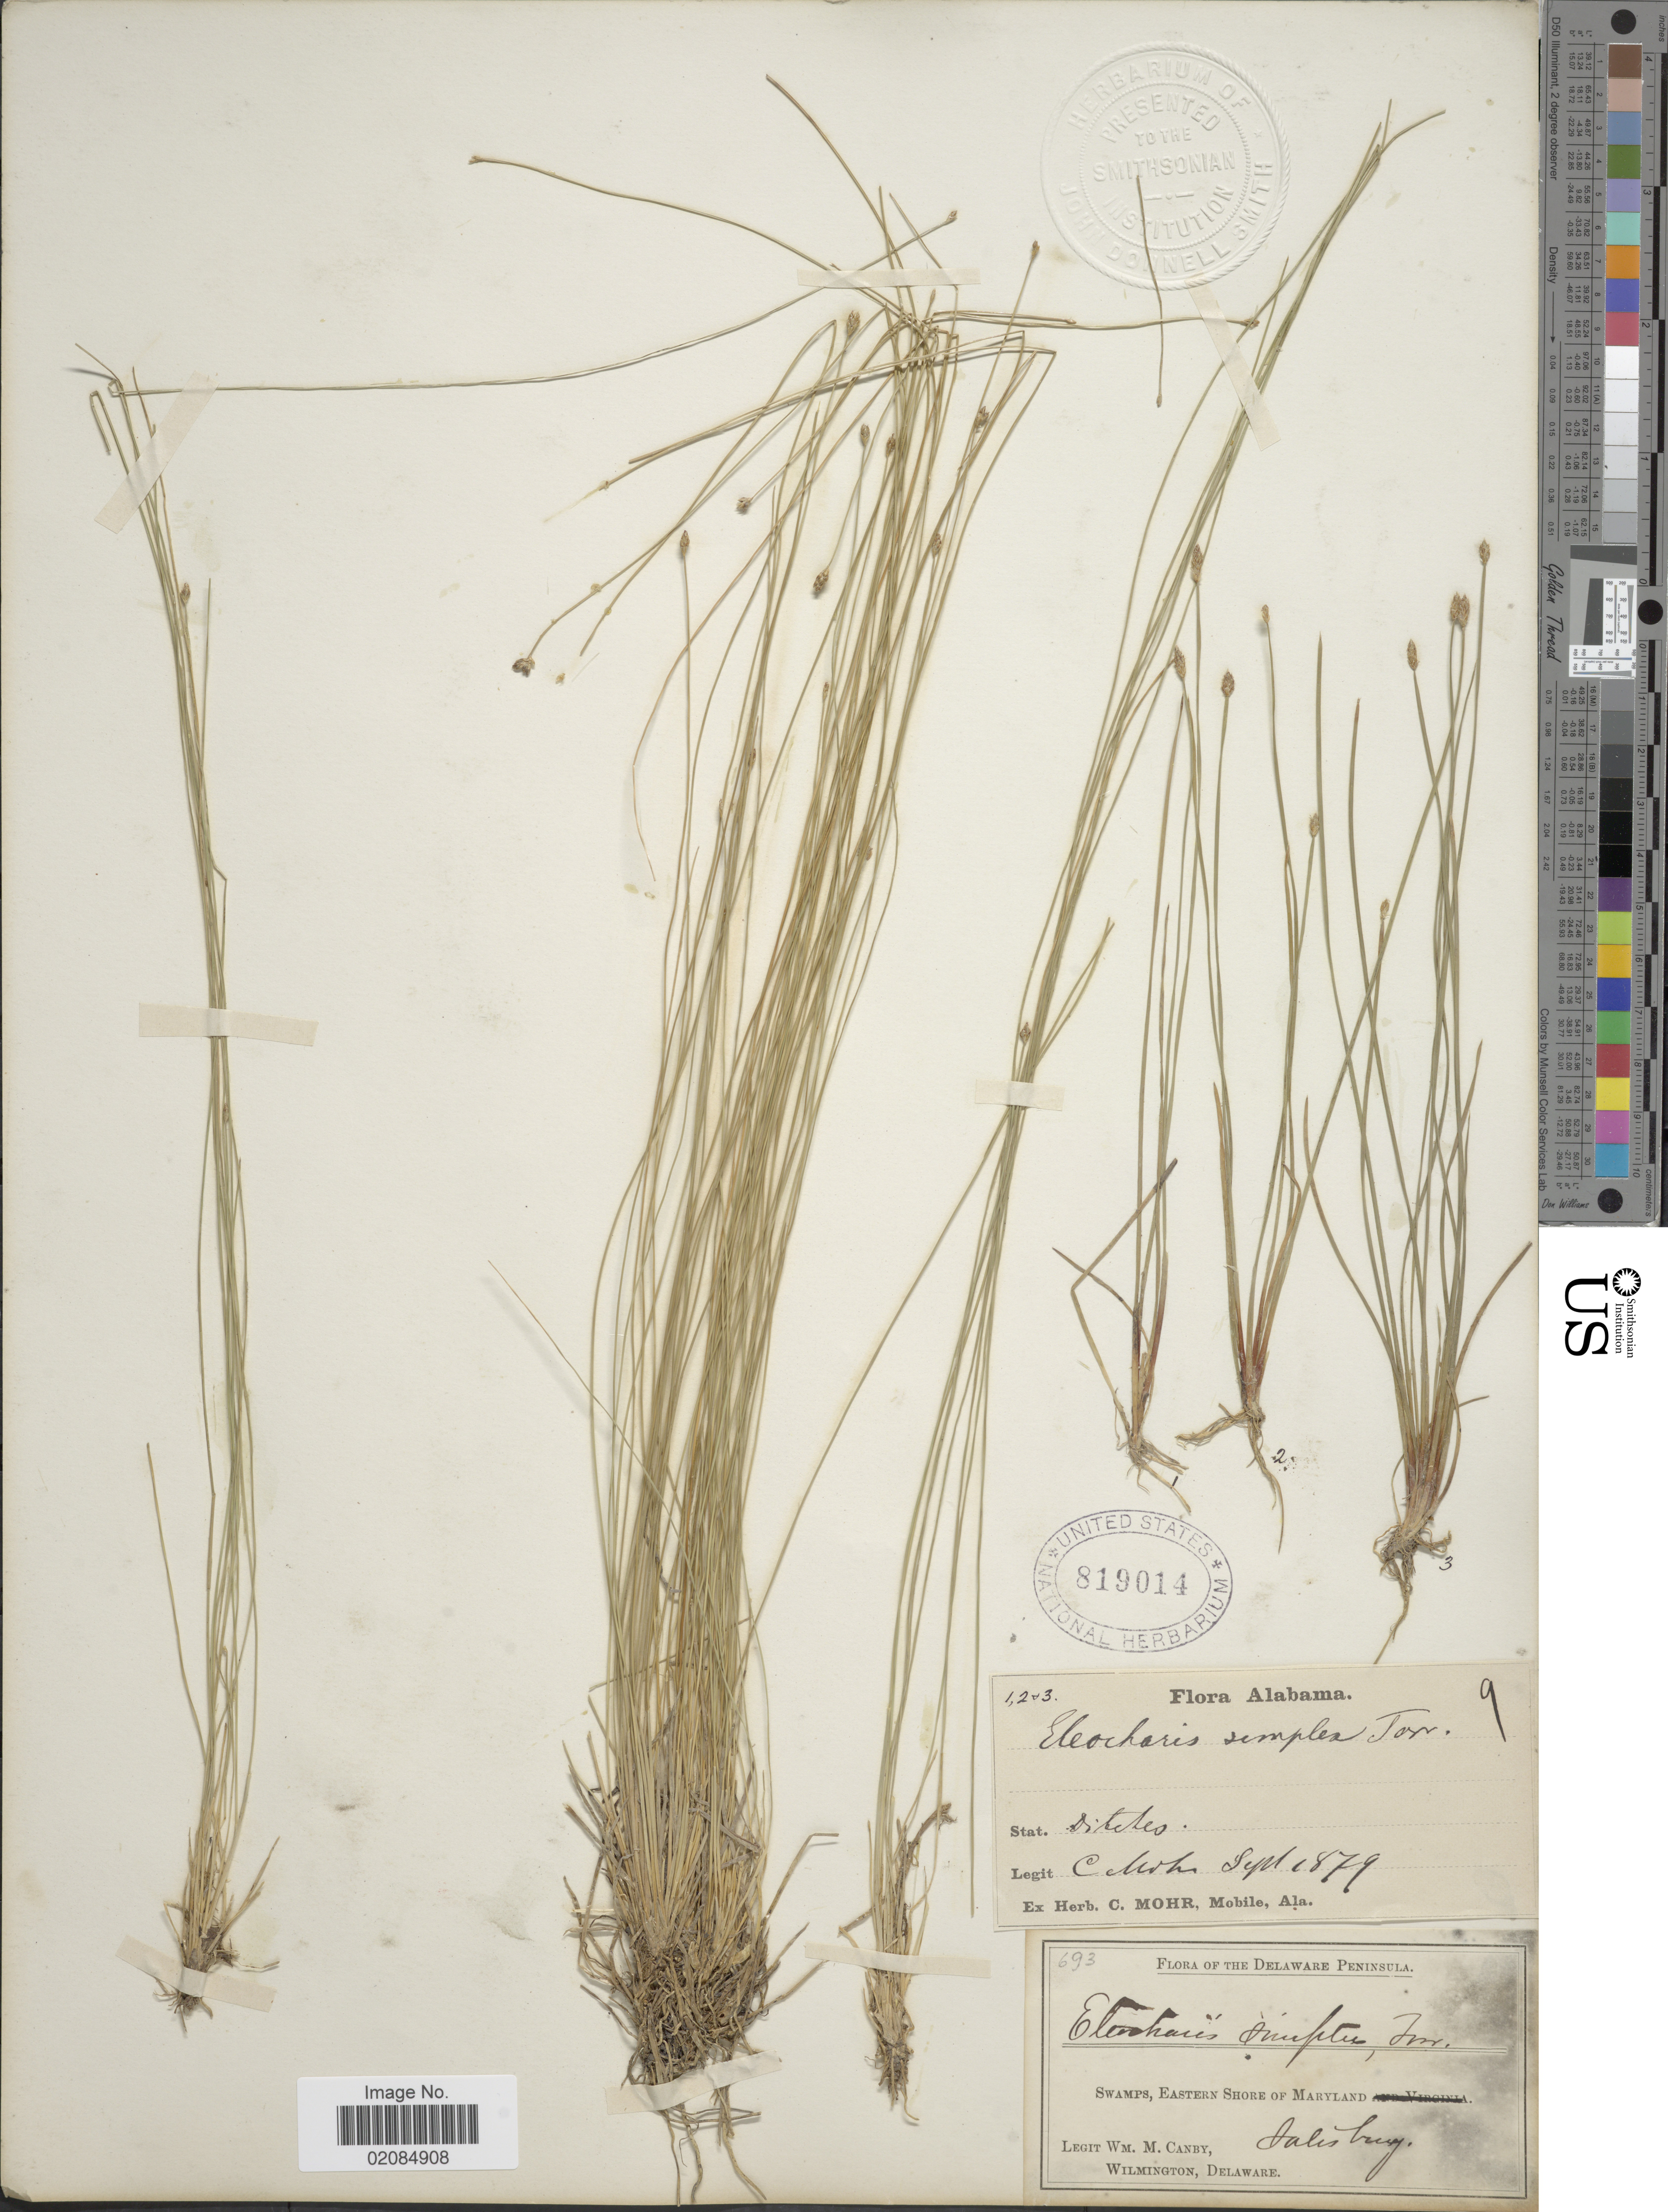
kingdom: Plantae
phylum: Tracheophyta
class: Liliopsida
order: Poales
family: Cyperaceae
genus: Eleocharis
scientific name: Eleocharis tortilis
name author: (Link) Schult.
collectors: W. M. Canby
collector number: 693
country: United States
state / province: Maryland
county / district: Wicomico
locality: Delaware Peninsula. Swamps, Eastern Shore of Maryland. Salisbury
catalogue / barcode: US 819014-2